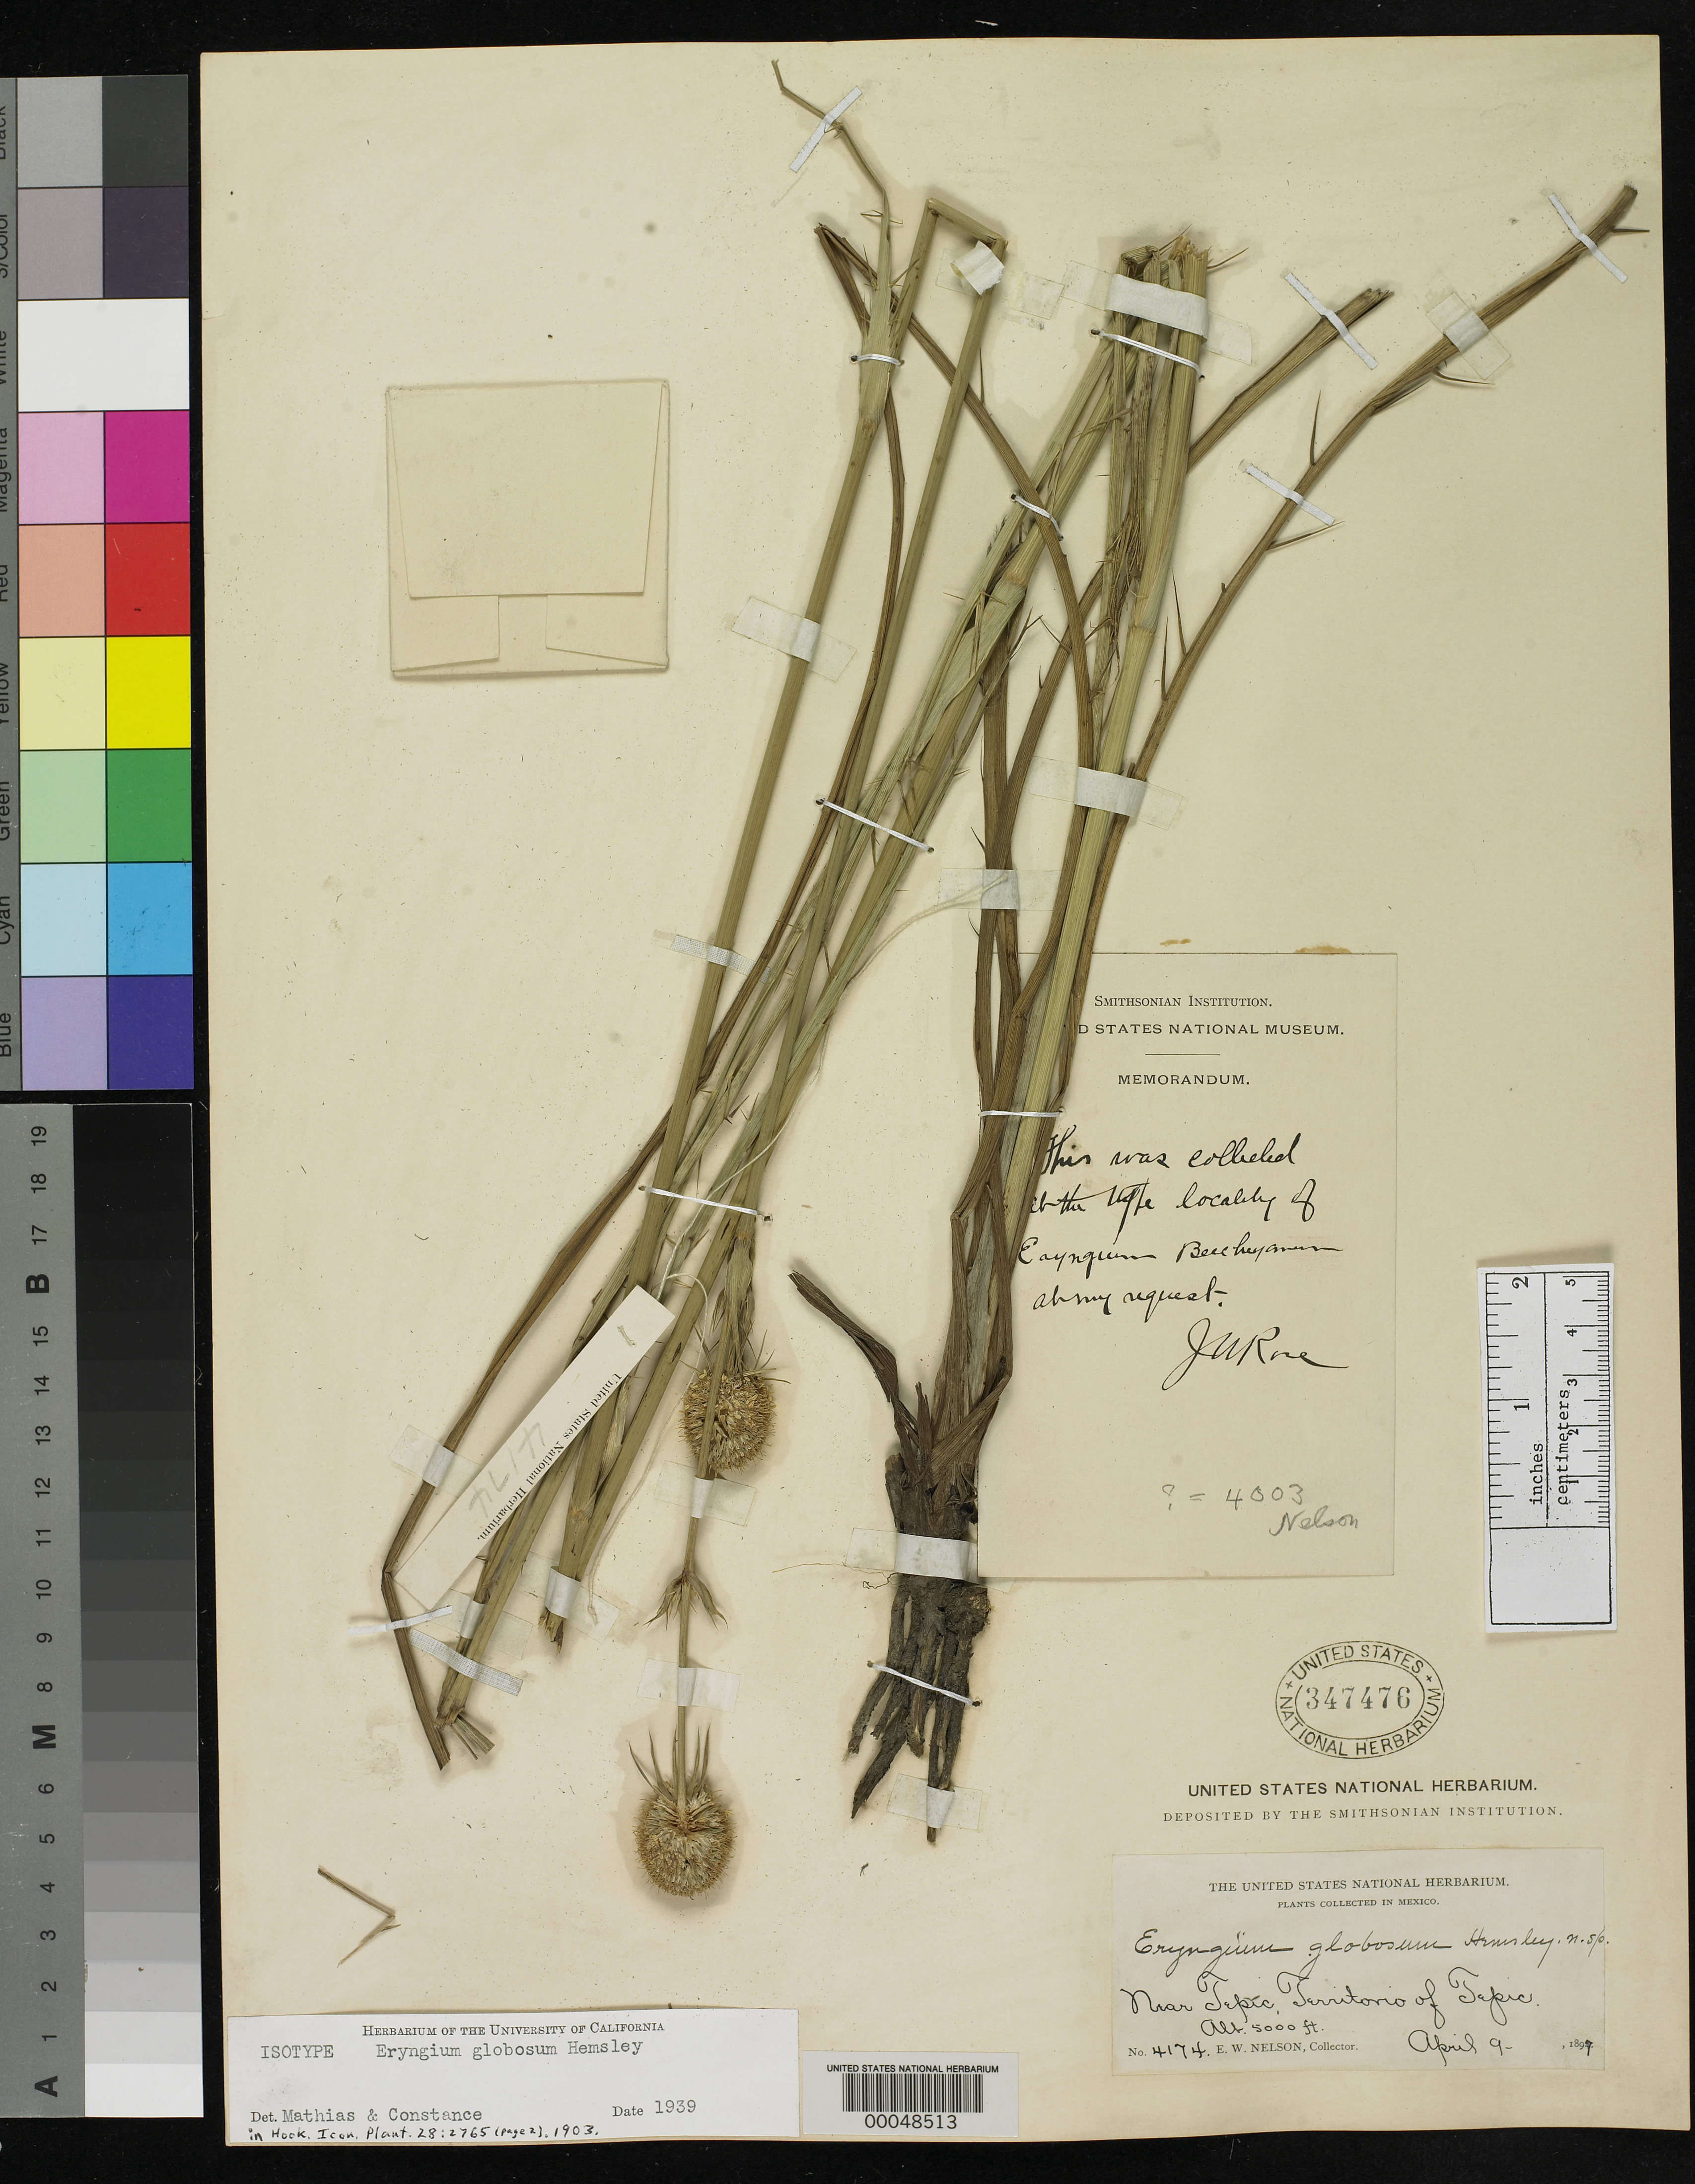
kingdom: Plantae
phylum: Tracheophyta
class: Magnoliopsida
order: Apiales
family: Apiaceae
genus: Eryngium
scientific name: Eryngium globosum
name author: Hemsl.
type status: Isotype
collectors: E. W. Nelson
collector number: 4174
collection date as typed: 09 Apr 1897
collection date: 1897-04-09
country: Mexico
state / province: Nayarit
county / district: Tepic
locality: Near Tepic.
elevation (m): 5000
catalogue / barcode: US 347476